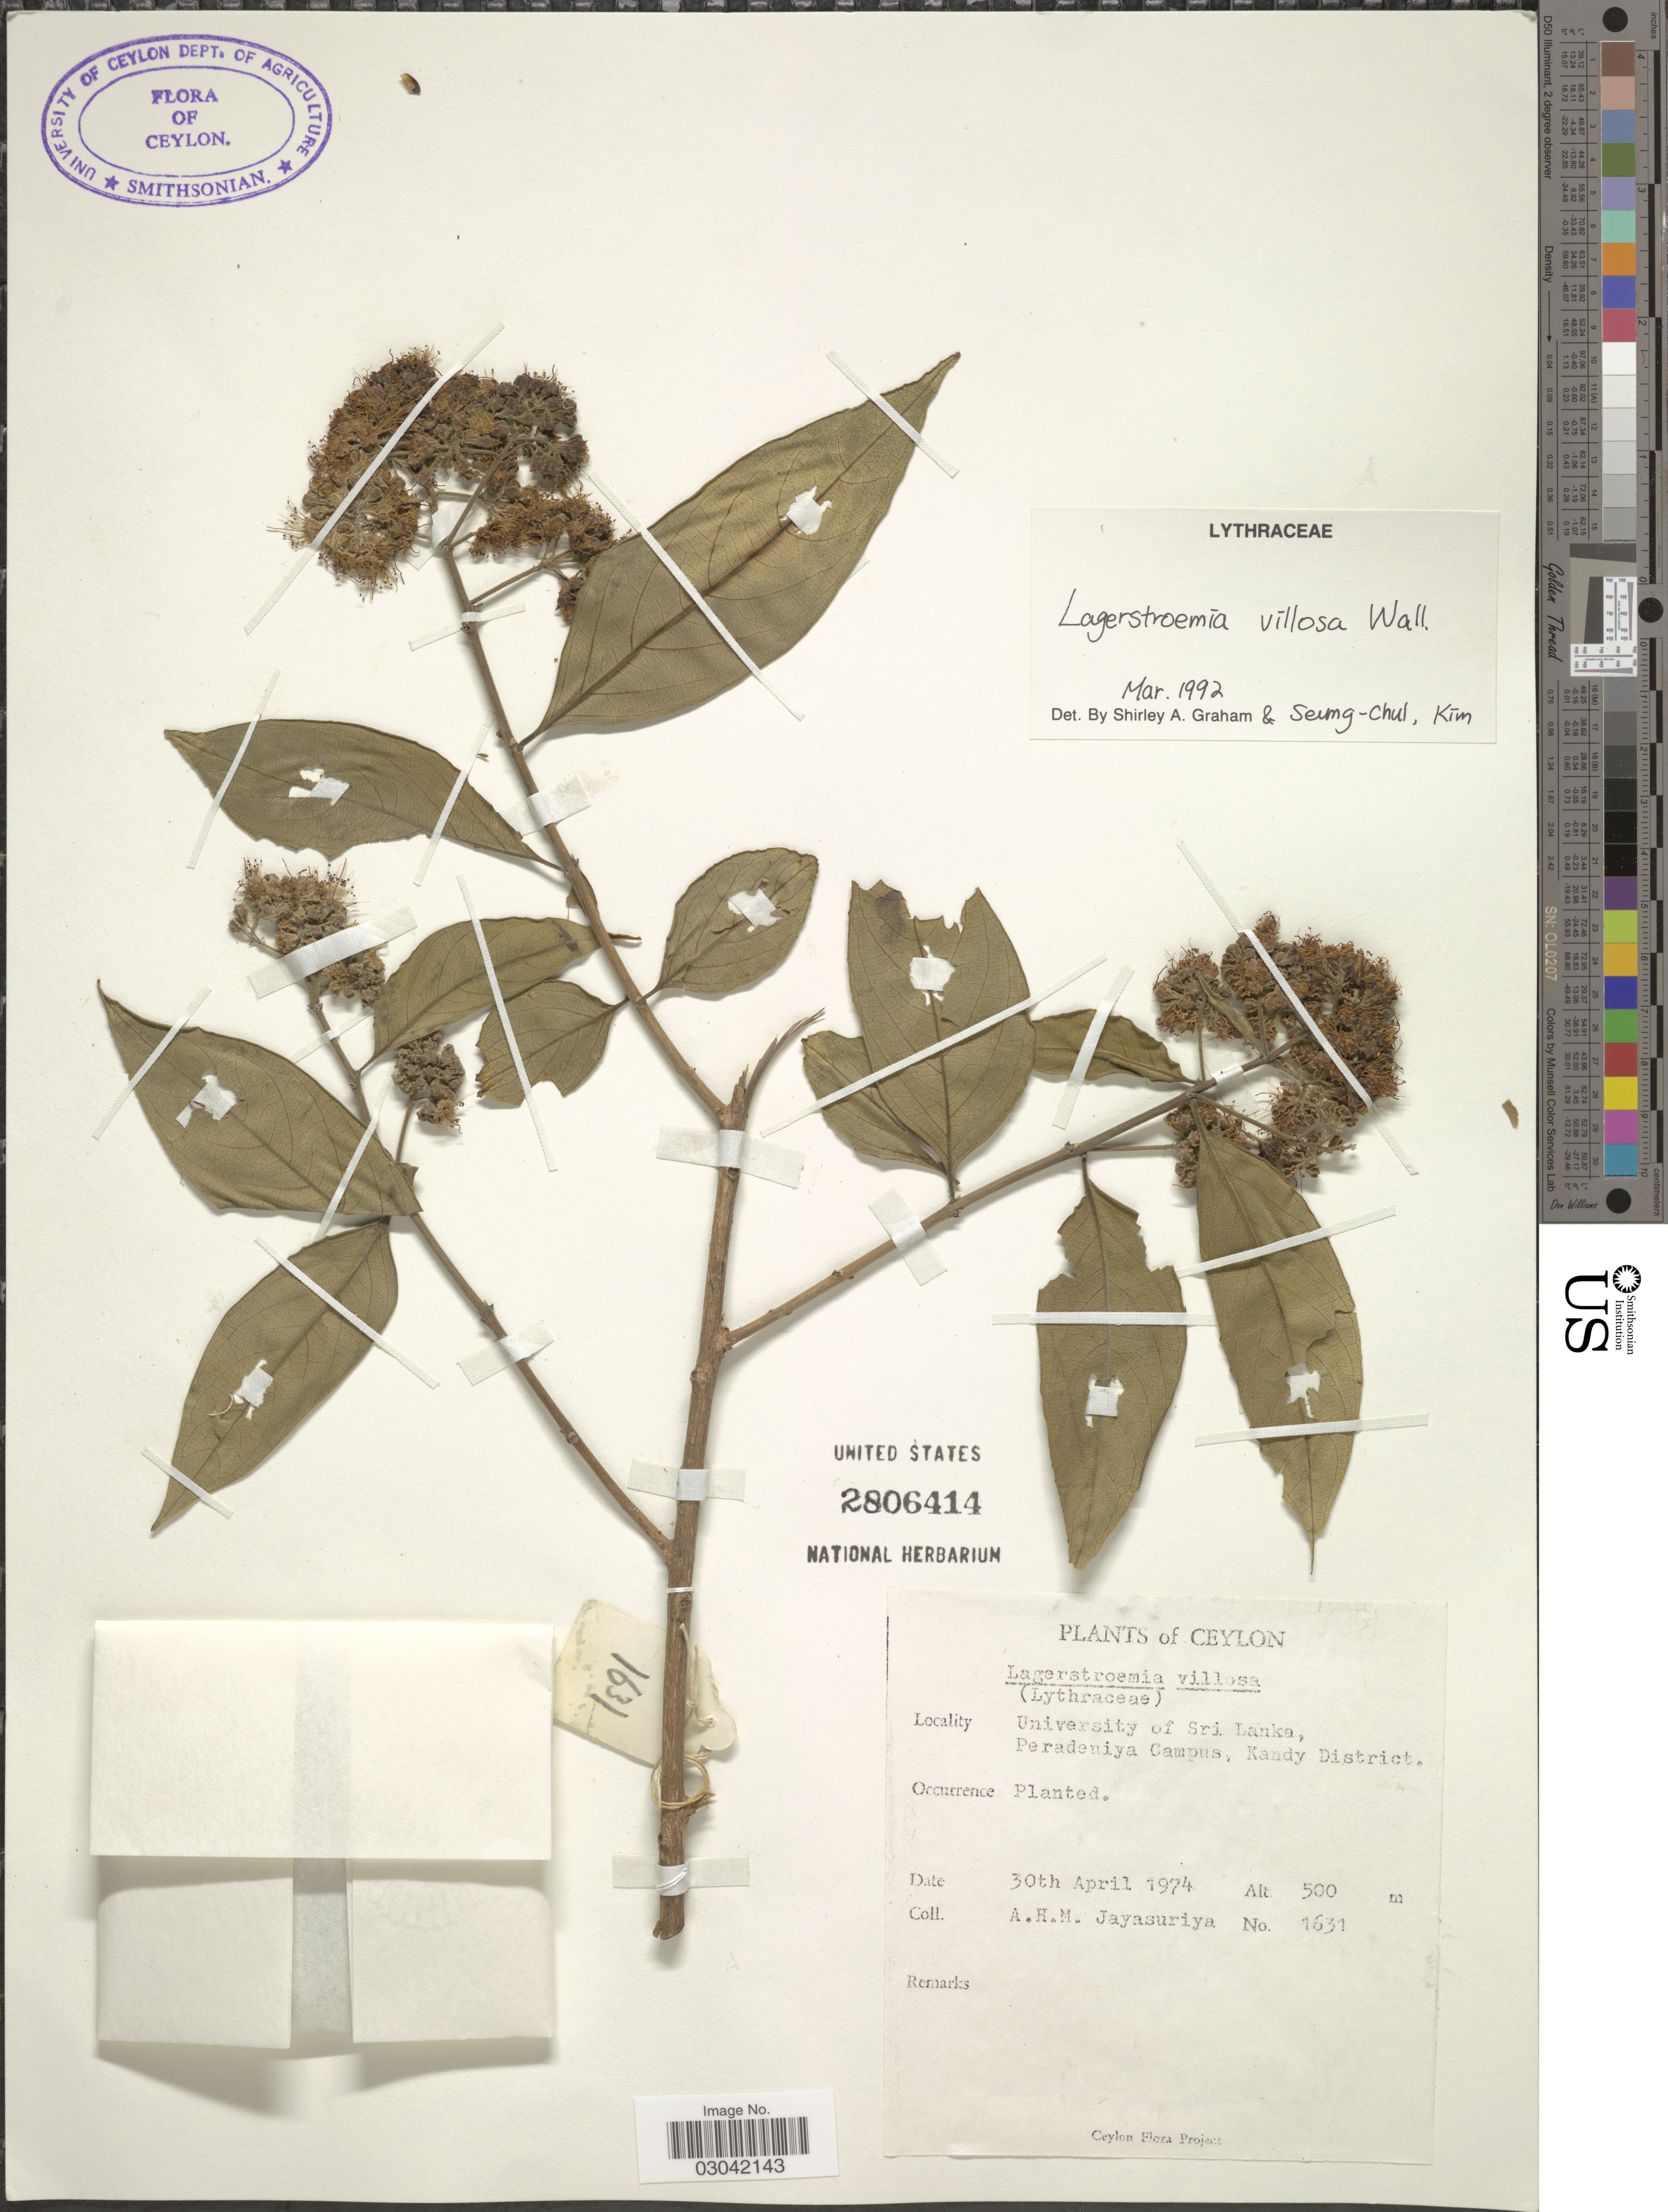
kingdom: Plantae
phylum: Tracheophyta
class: Magnoliopsida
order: Myrtales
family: Lythraceae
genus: Lagerstroemia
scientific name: Lagerstroemia villosa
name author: Wall. ex Kurz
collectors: A. H. Jayasuriya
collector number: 1631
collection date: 1974-04-30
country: Sri Lanka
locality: Ceylon. University of Sri Lanka, Peradeniya Campus, Kandy District.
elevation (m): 500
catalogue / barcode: US 2806414